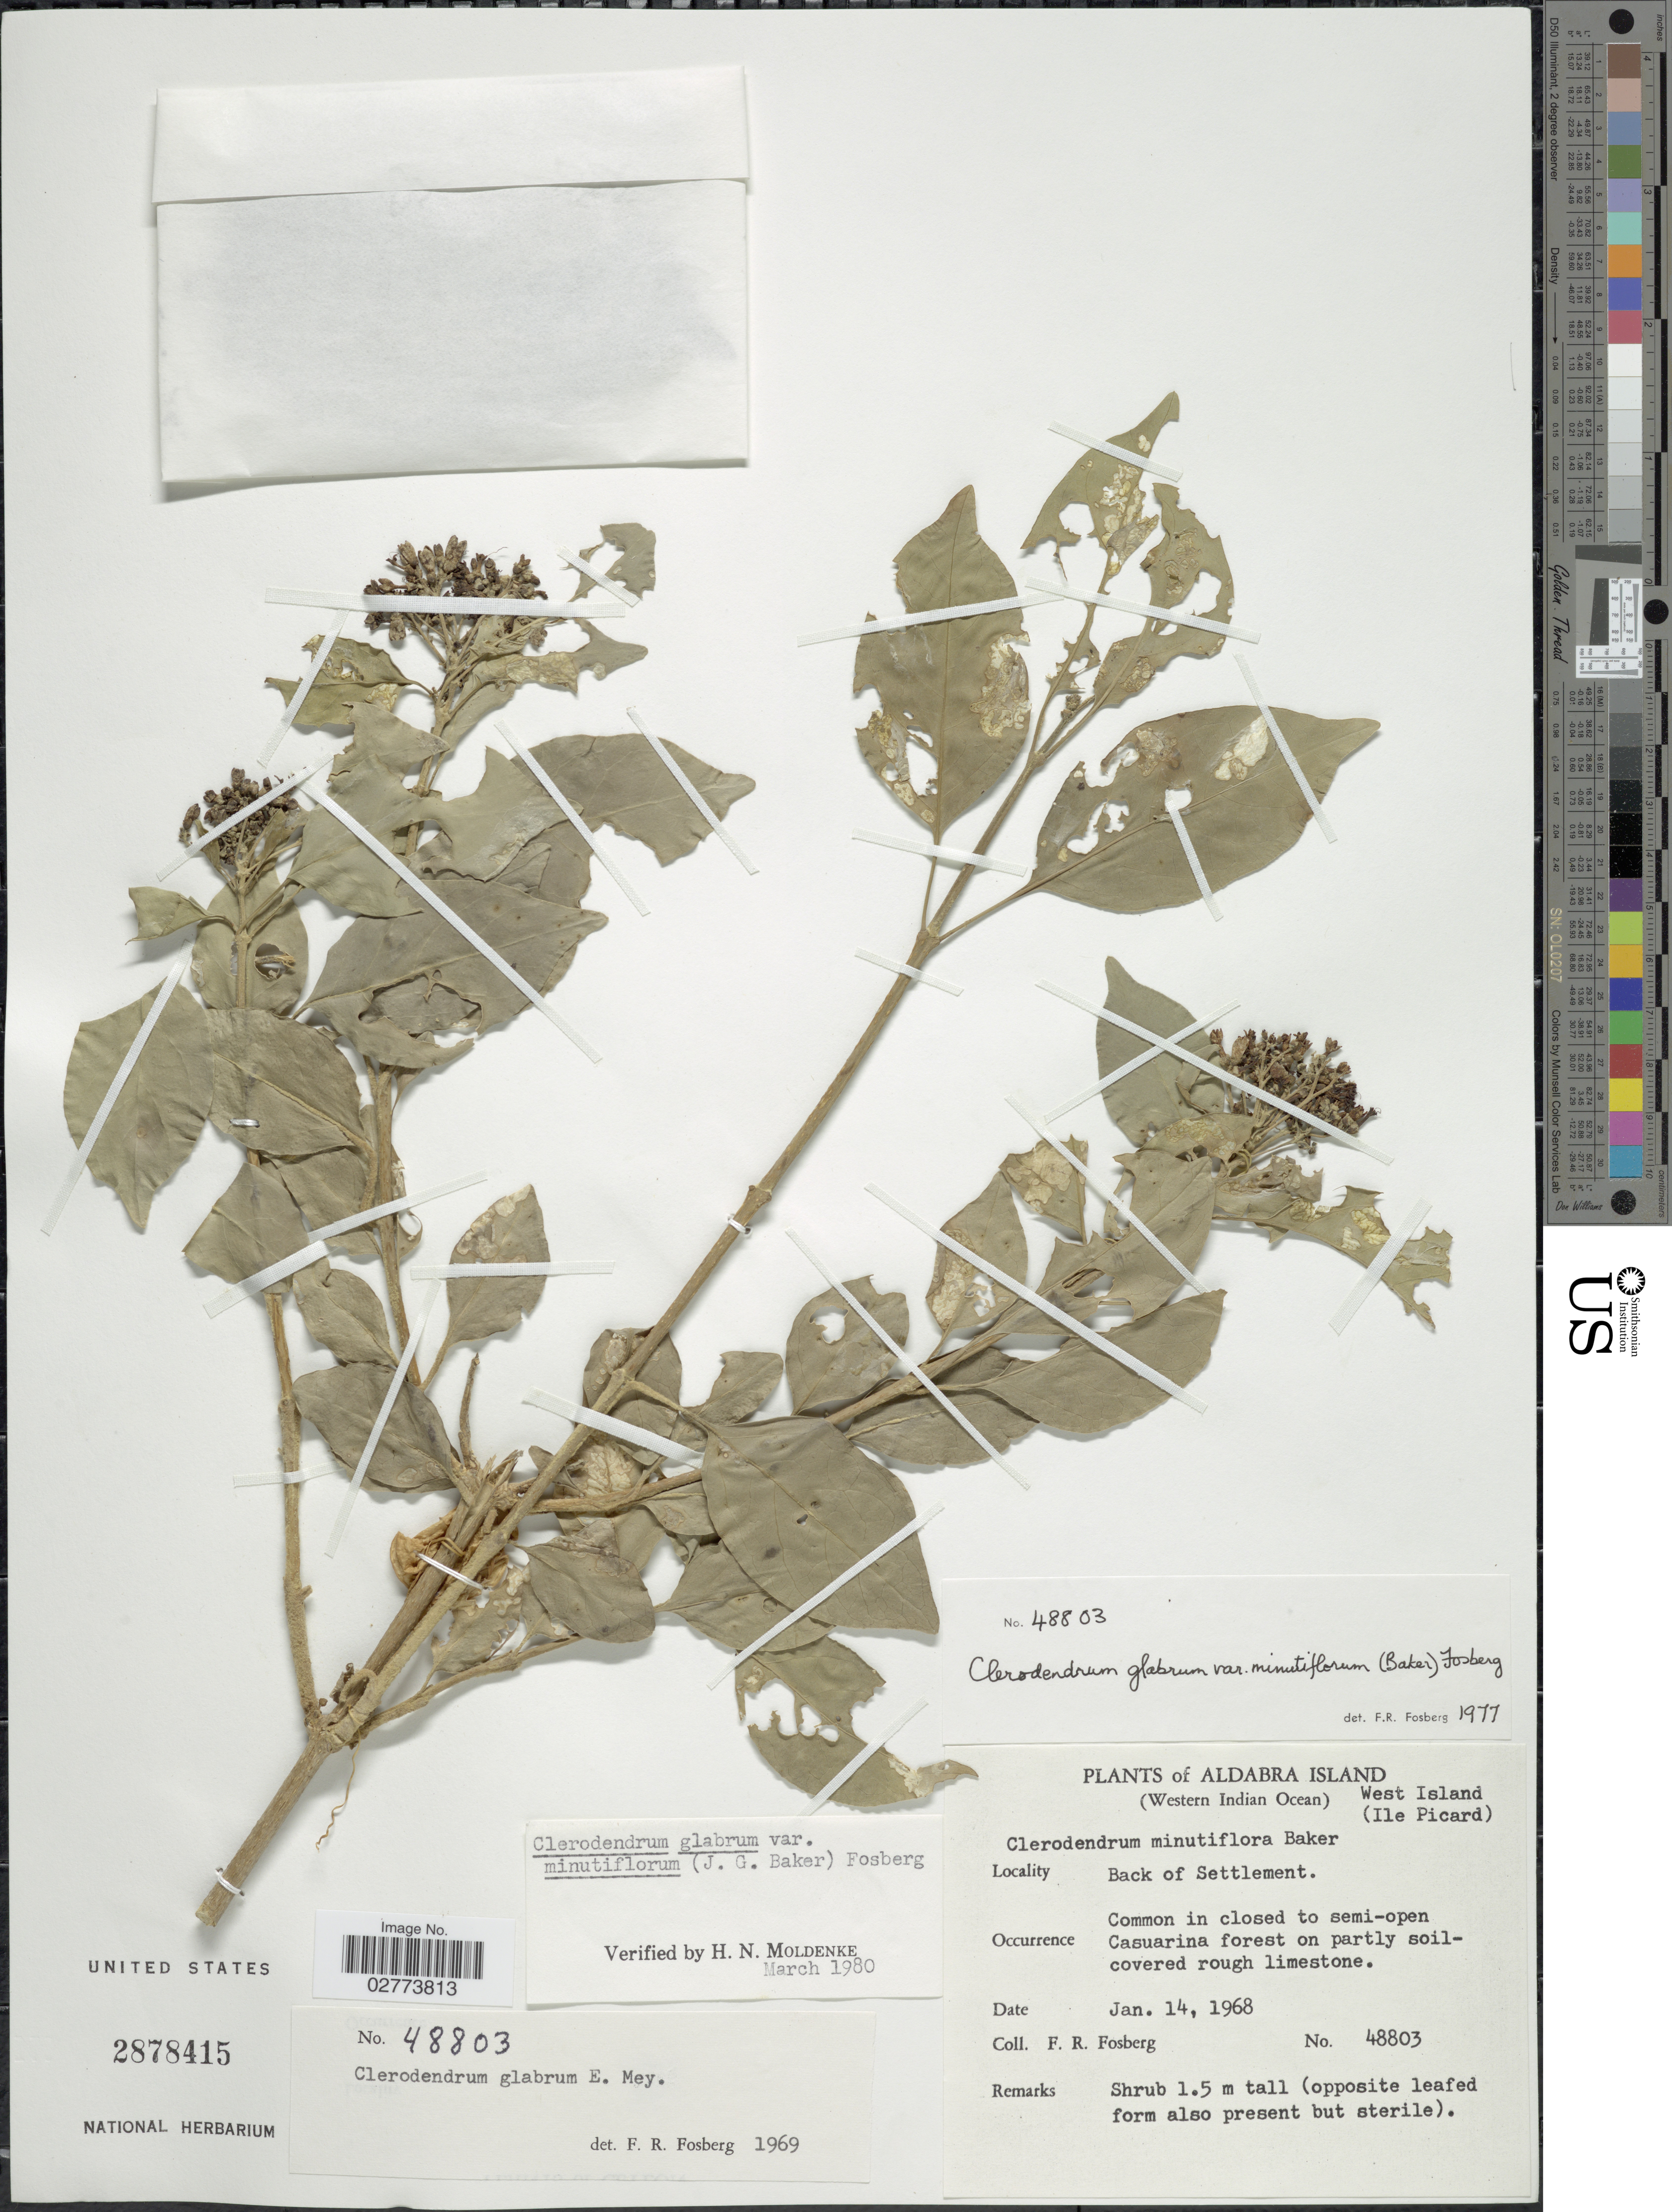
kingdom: Plantae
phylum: Tracheophyta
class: Magnoliopsida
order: Lamiales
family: Lamiaceae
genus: Clerodendrum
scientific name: Clerodendrum glabrum var. minutiflorum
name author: (Baker) Fosberg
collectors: F. R. Fosberg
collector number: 48803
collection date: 1968-01-14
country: Seychelles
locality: Aldabra Island (Western Indian Ocean) West Island (Ile Picard), Back of Settlement.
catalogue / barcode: US 2878415